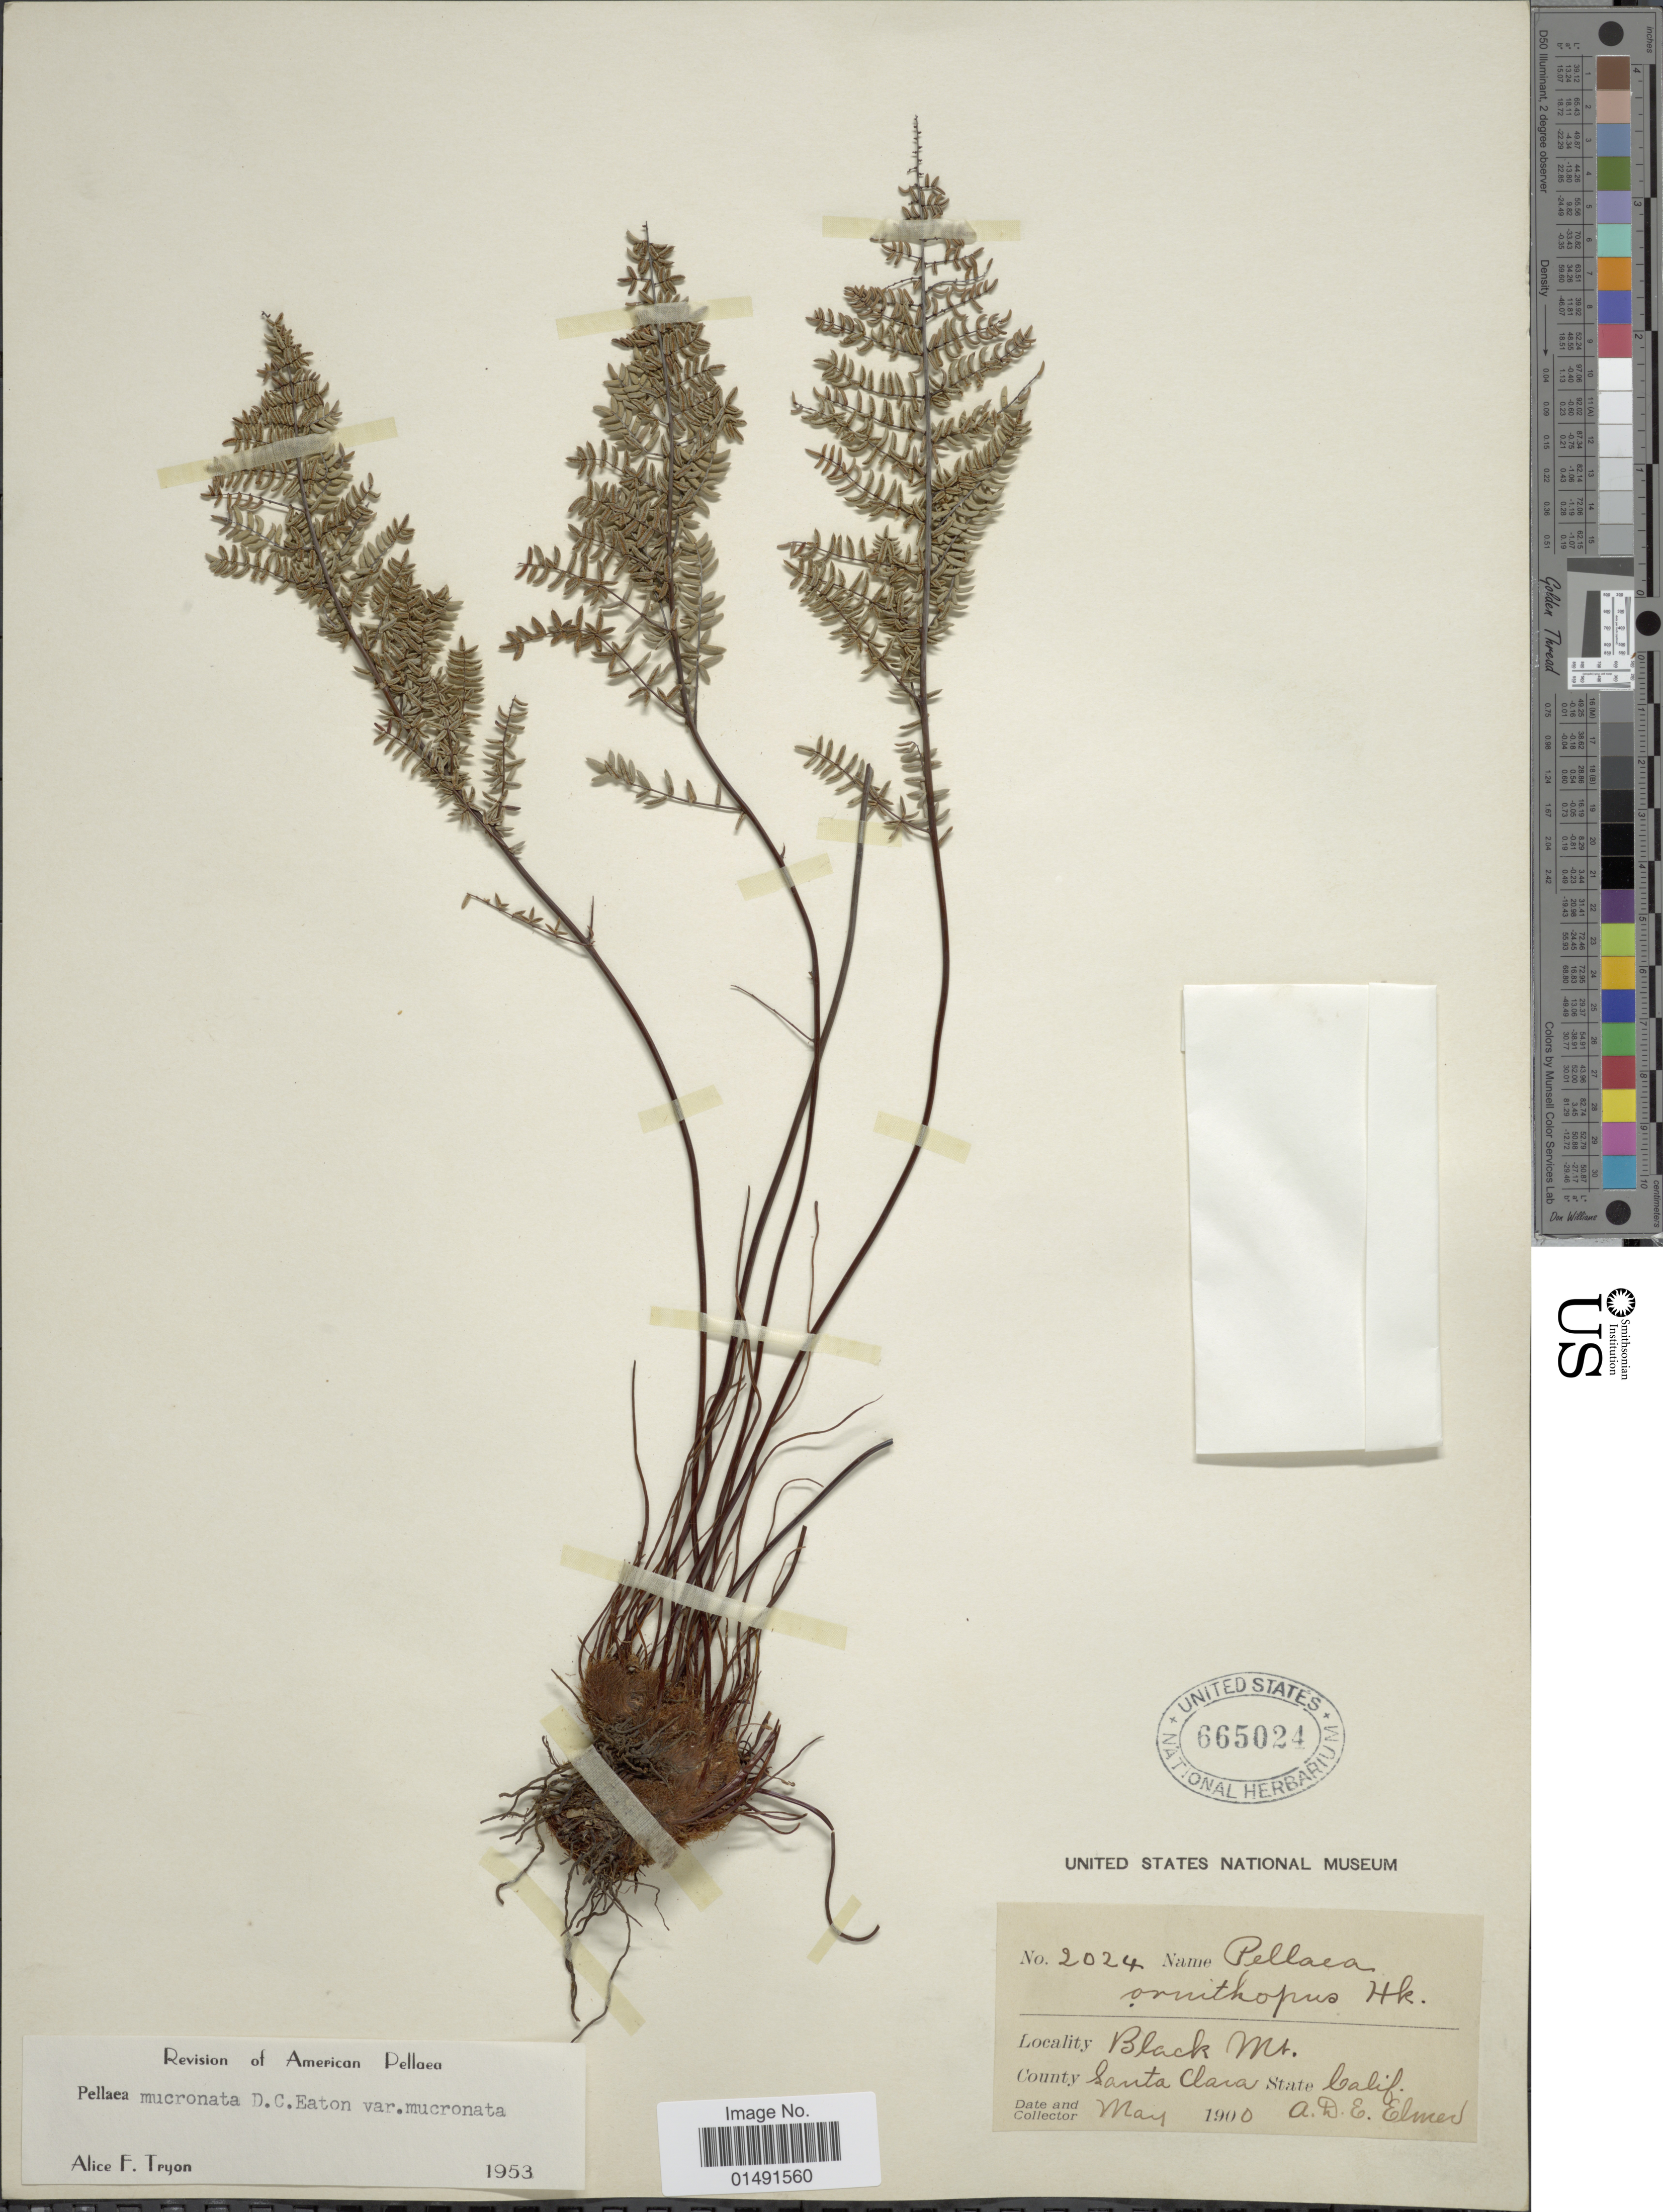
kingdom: Plantae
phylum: Tracheophyta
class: Polypodiopsida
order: Polypodiales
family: Pteridaceae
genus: Pellaea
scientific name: Pellaea mucronata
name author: (D.C. Eaton) D.C. Eaton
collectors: A. D. E. Elmer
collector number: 2024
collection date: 1900-05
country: United States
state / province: California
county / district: Santa Clara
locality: Black Mt, County Santa Clara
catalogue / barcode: US 665024